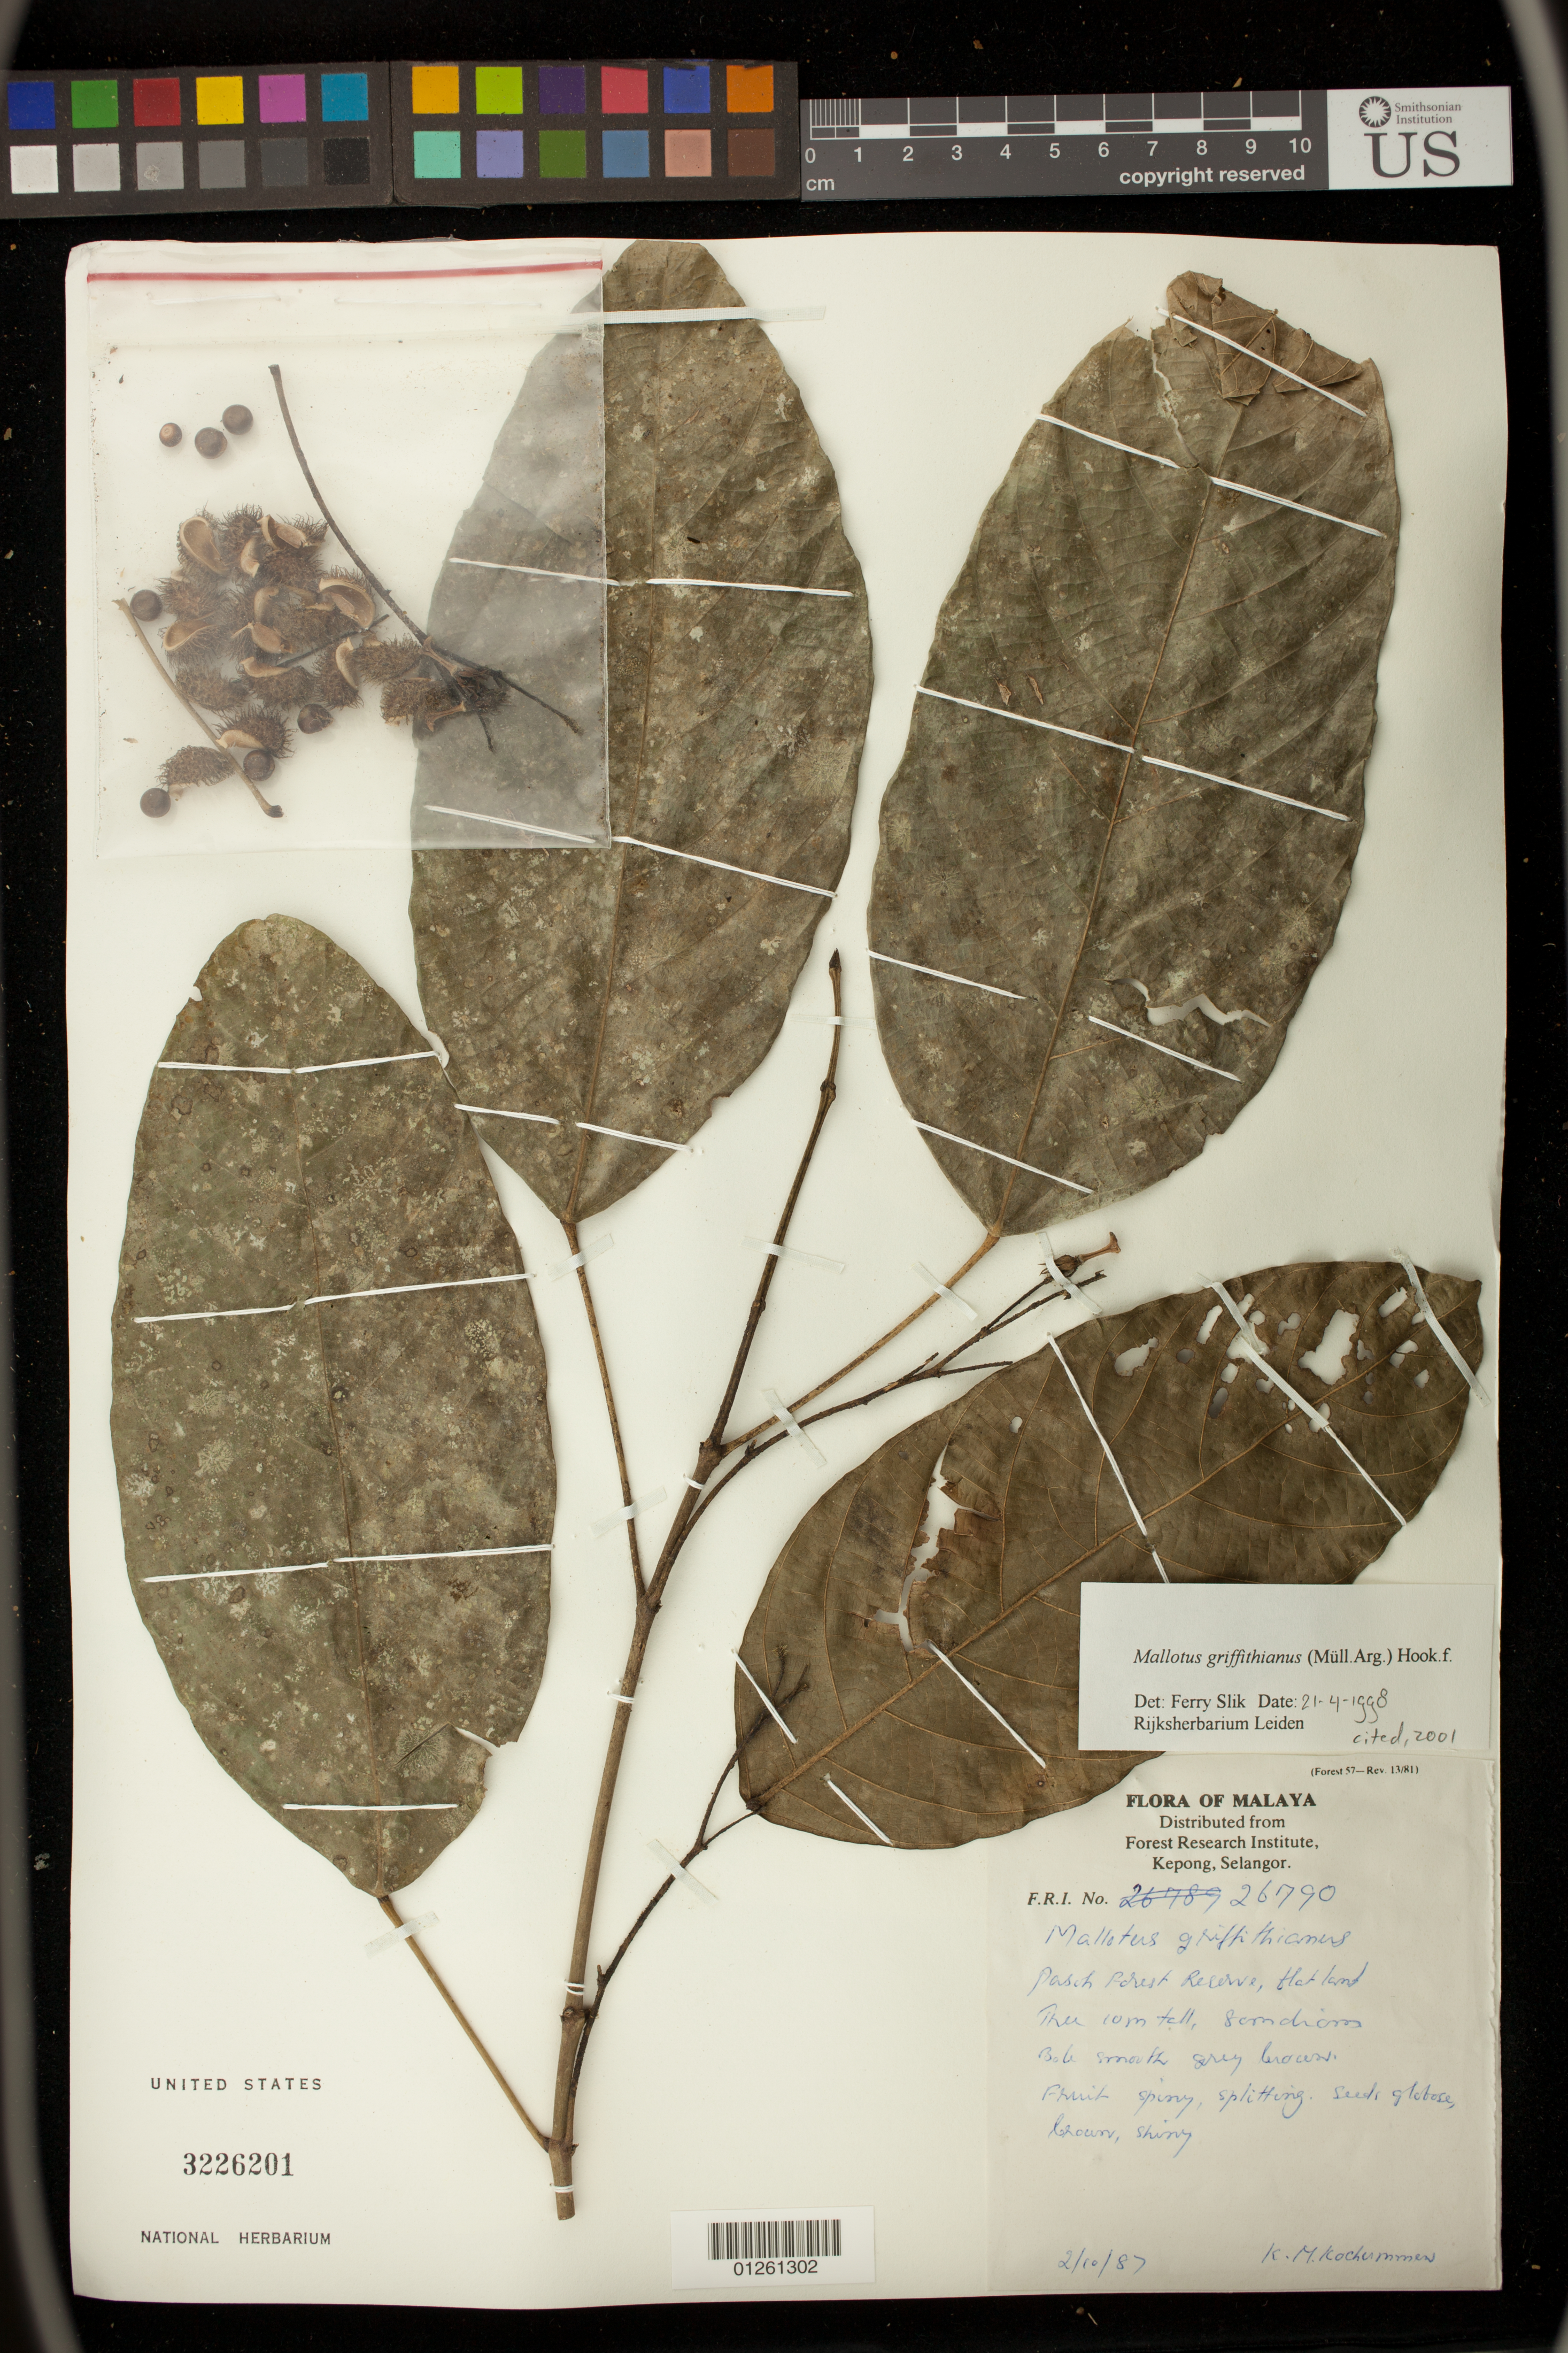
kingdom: Plantae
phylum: Tracheophyta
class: Magnoliopsida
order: Malpighiales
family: Euphorbiaceae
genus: Hancea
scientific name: Hancea griffithiana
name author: (Müll. Arg.) S.E.C. Sierra et al.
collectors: K. Kochummen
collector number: FRI 26790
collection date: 1987-10-02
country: Malaysia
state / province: Negeri Sembilan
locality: Pasoh Forest Reserve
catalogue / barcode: US 3226201